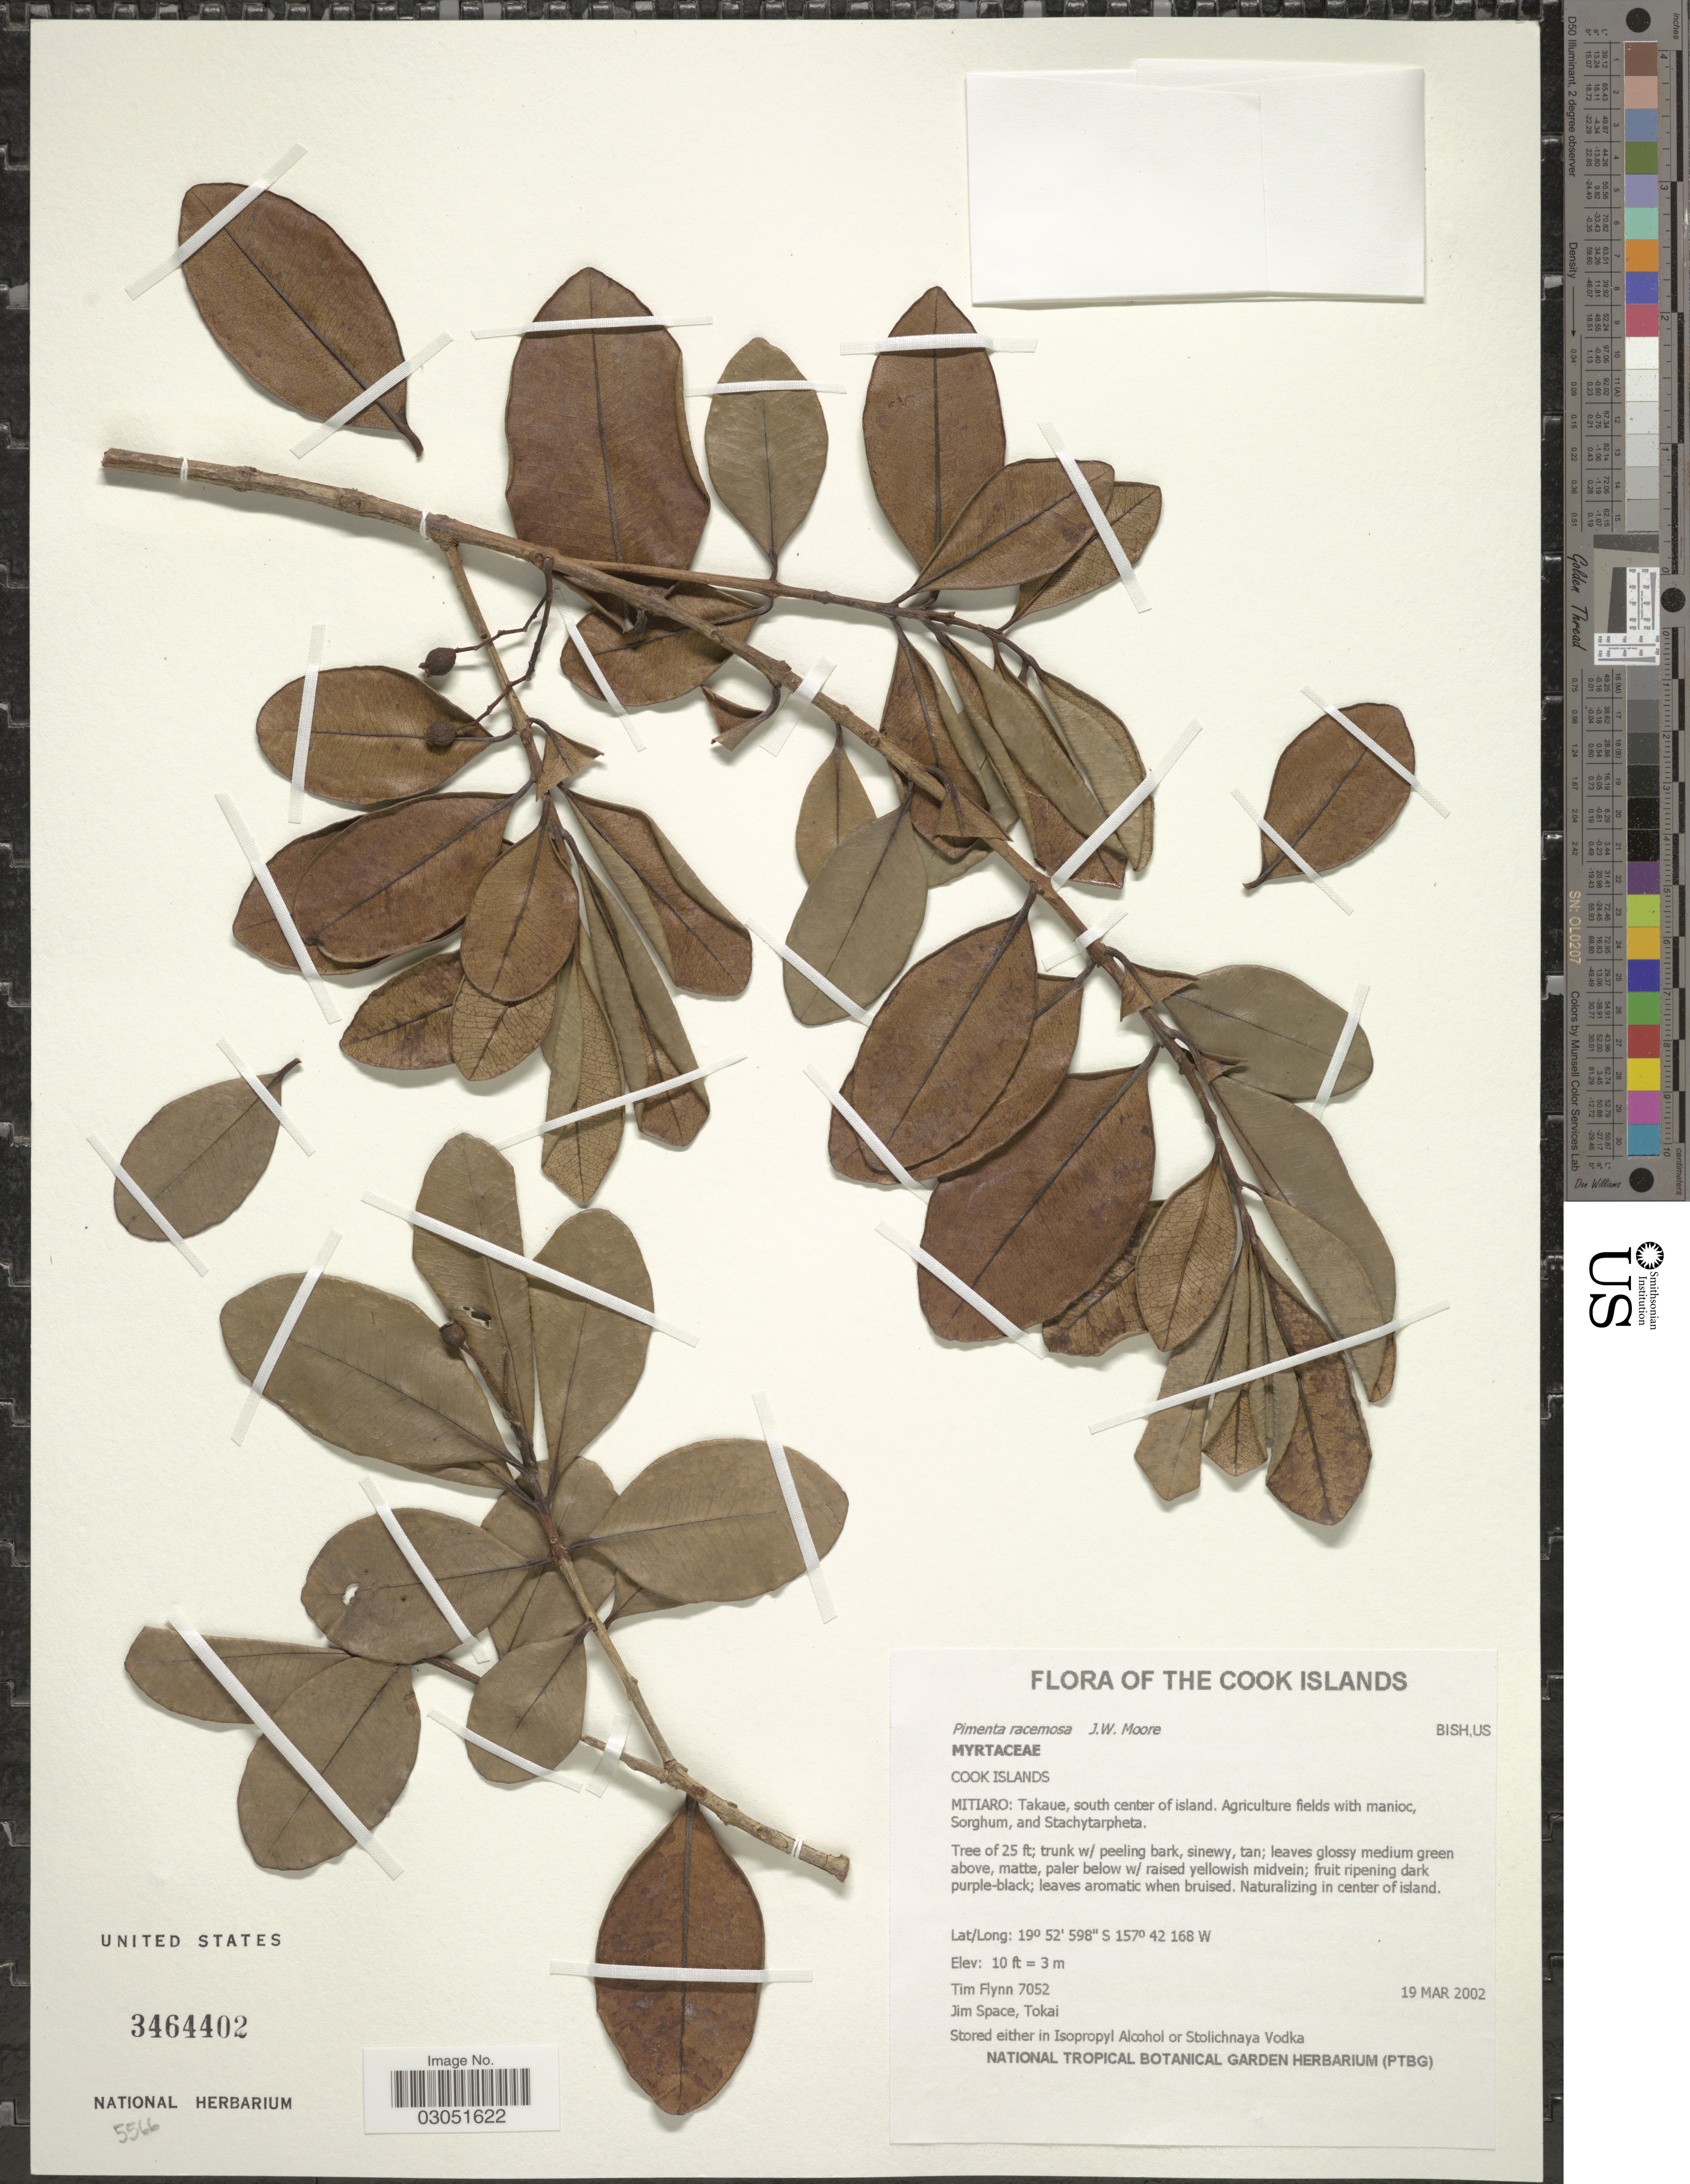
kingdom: Plantae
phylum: Tracheophyta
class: Magnoliopsida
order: Myrtales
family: Myrtaceae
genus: Pimenta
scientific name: Pimenta racemosa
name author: (Mill.) J.W. Moore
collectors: T. W. Flynn, J. Space & Tokai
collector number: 7052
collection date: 2002-03-19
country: Cook Islands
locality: The Cook Islands. Mitiaro: Takaue, south center of island.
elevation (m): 3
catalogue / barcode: US 3464402